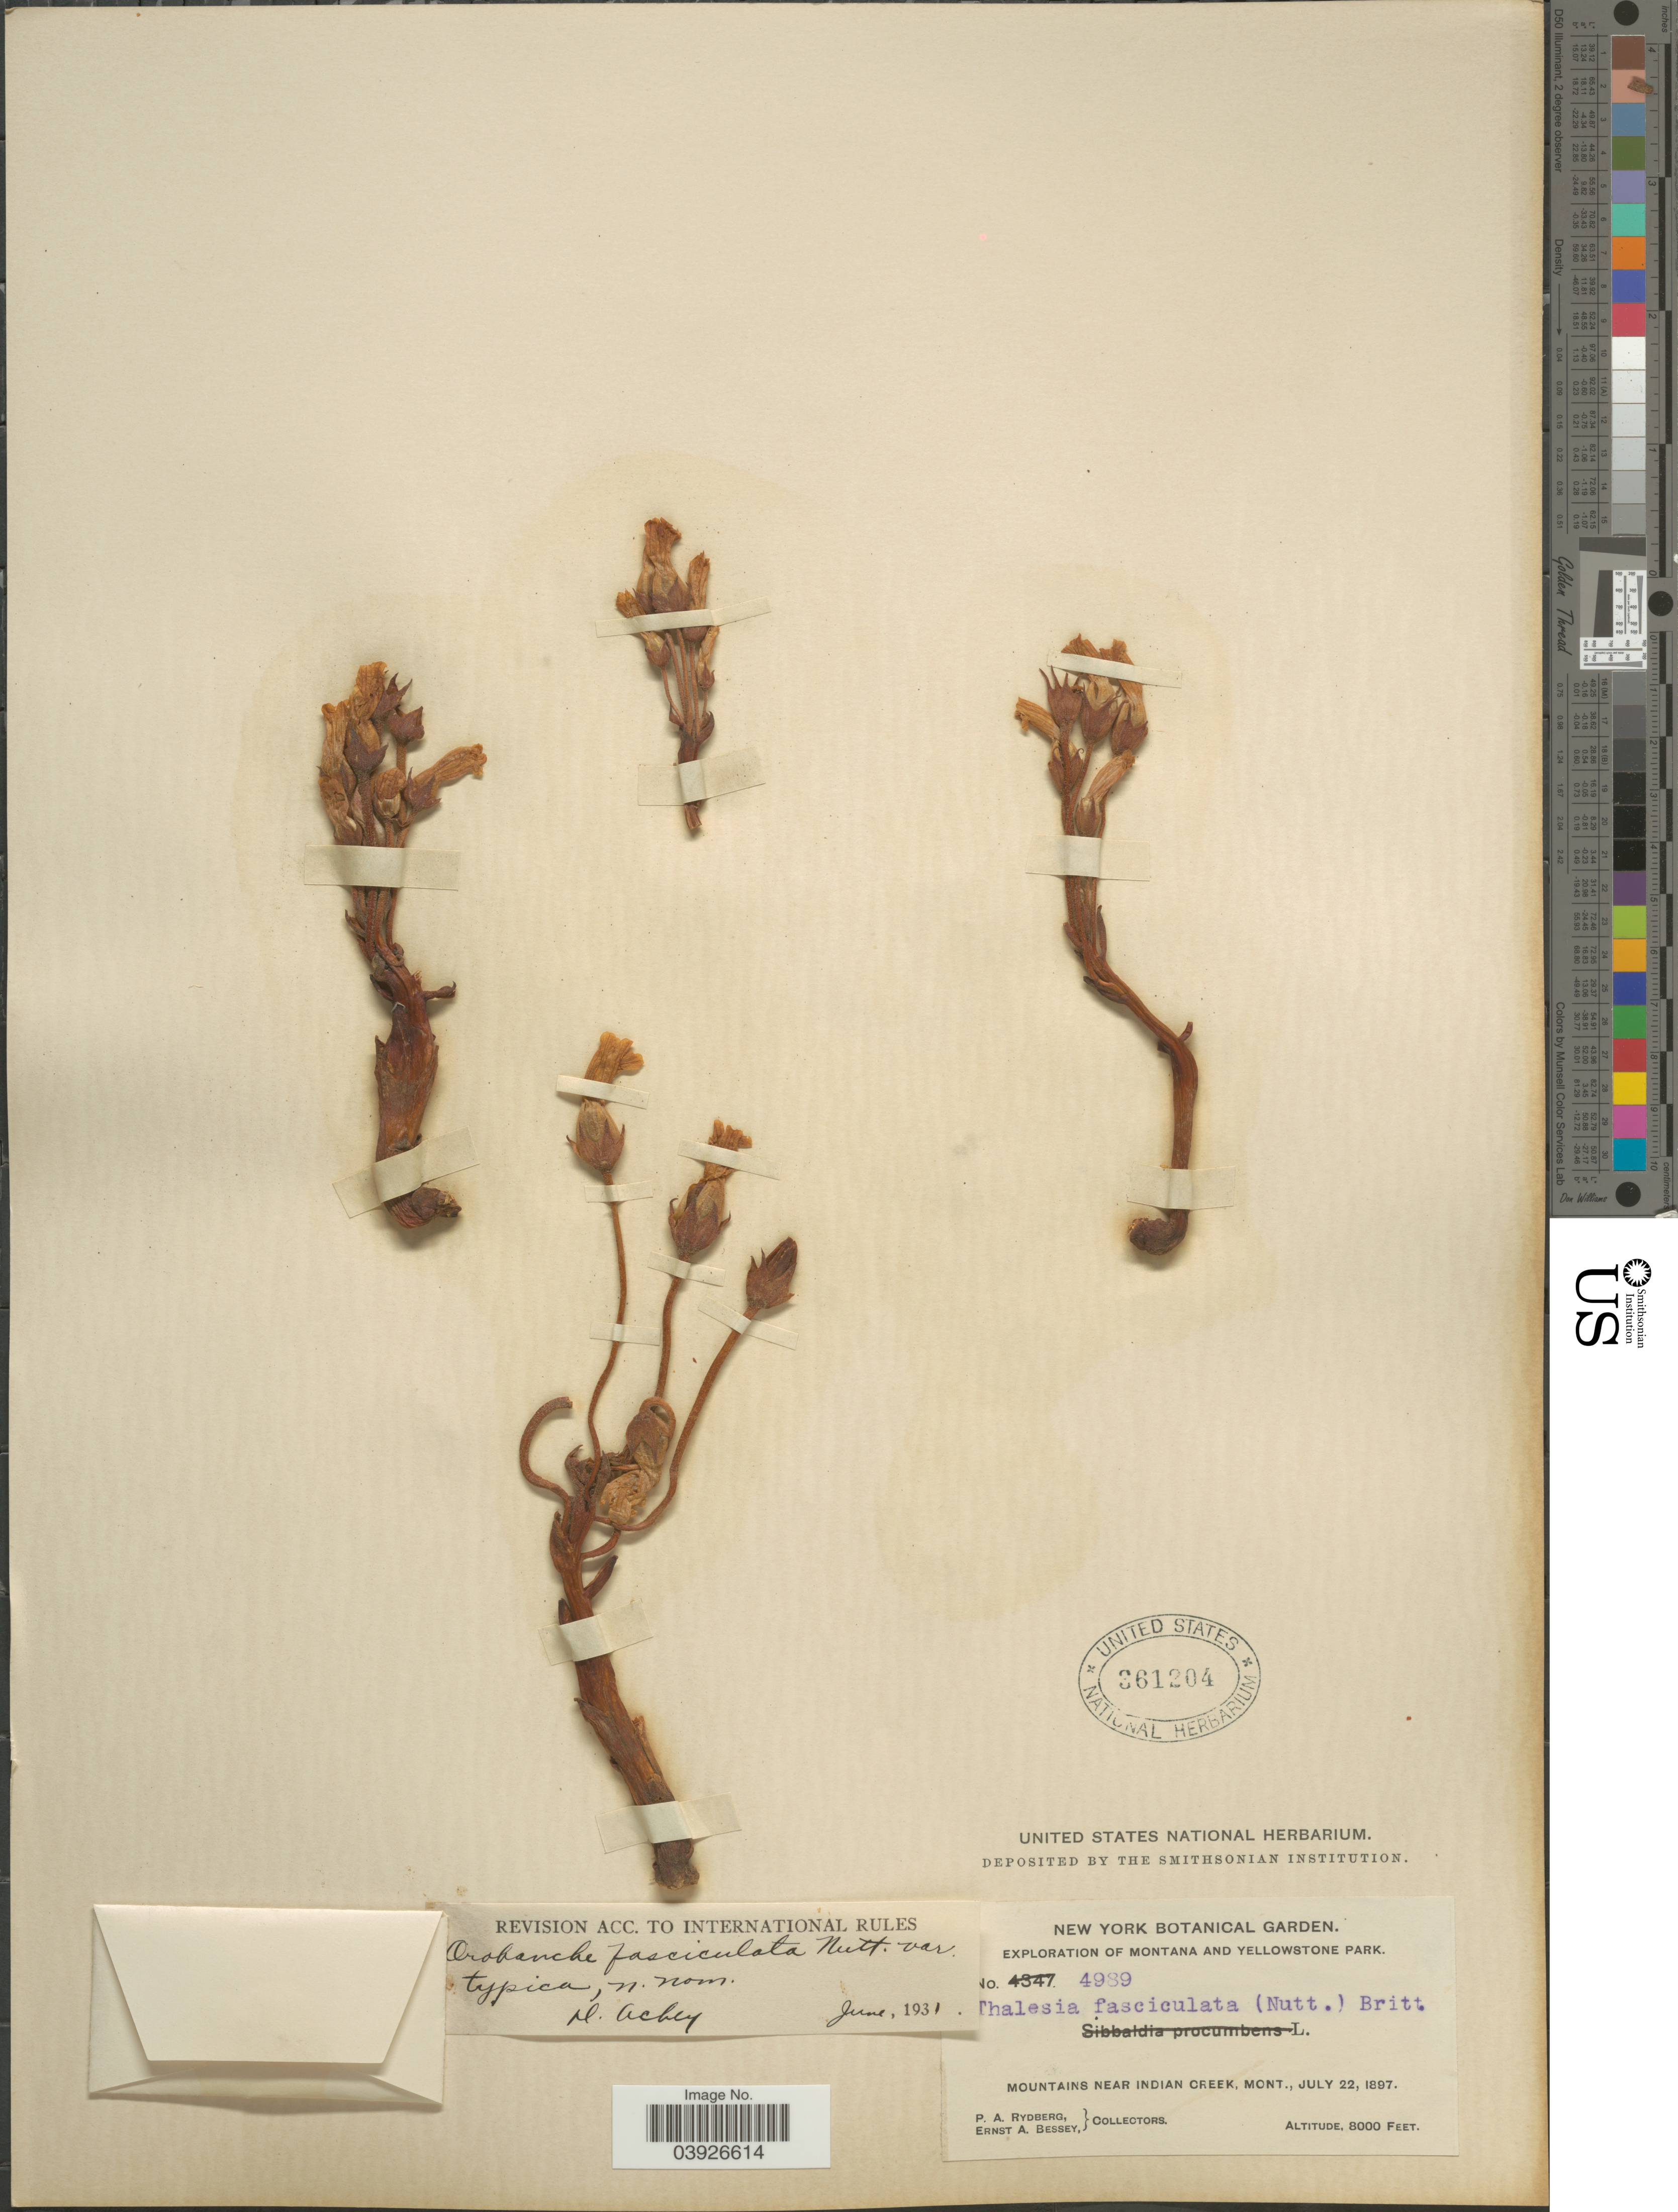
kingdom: Plantae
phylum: Tracheophyta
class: Magnoliopsida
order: Lamiales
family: Orobanchaceae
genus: Aphyllon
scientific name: Aphyllon fasciculatum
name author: (Nutt.) Torr. & A. Gray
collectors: P. A. Rydberg & E. A. Bessey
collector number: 4989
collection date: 1897-07-22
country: United States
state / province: Montana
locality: Yellowstone Park. Mountains near Indian Creek.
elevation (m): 2438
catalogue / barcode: US 361204